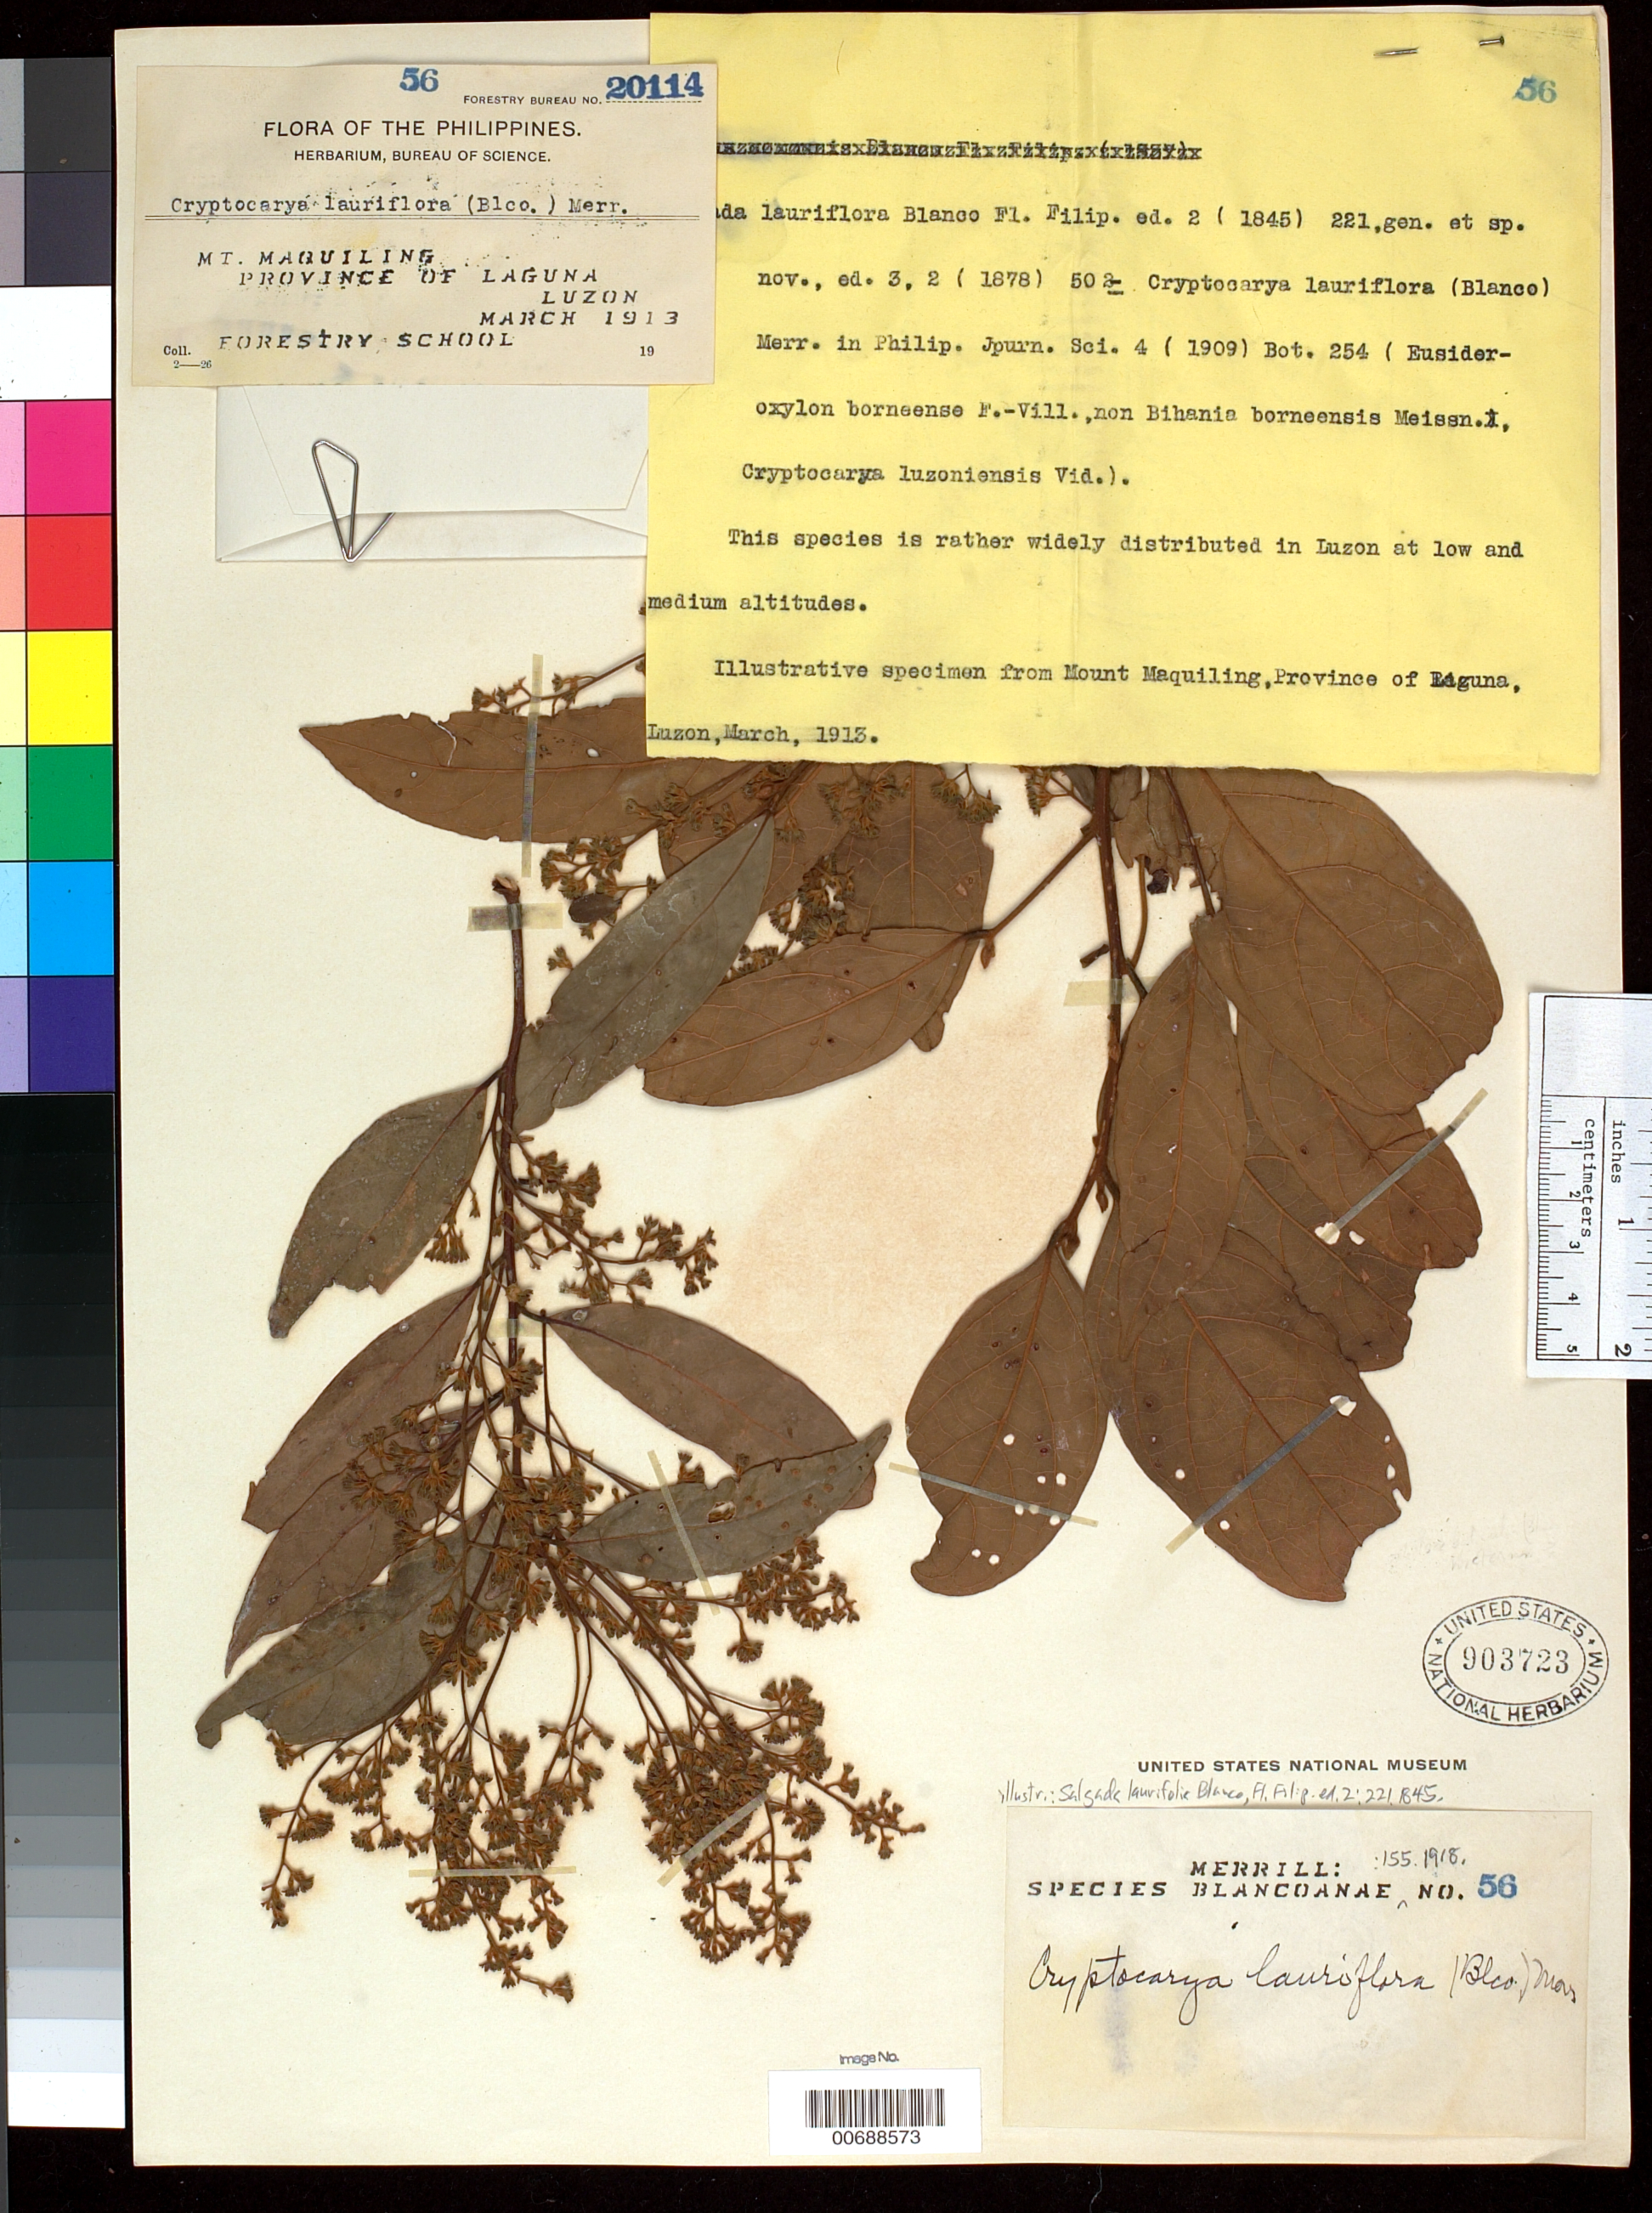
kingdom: Plantae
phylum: Tracheophyta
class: Magnoliopsida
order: Laurales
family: Lauraceae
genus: Cryptocarya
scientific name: Cryptocarya lauriflora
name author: (Blanco) Merr.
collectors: E. D. Merrill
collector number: Sp. Blancoan. 0056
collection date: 1913-03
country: Philippines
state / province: Calabarzon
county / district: Laguna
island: Luzon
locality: Mt. Maquiling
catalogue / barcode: US 903723